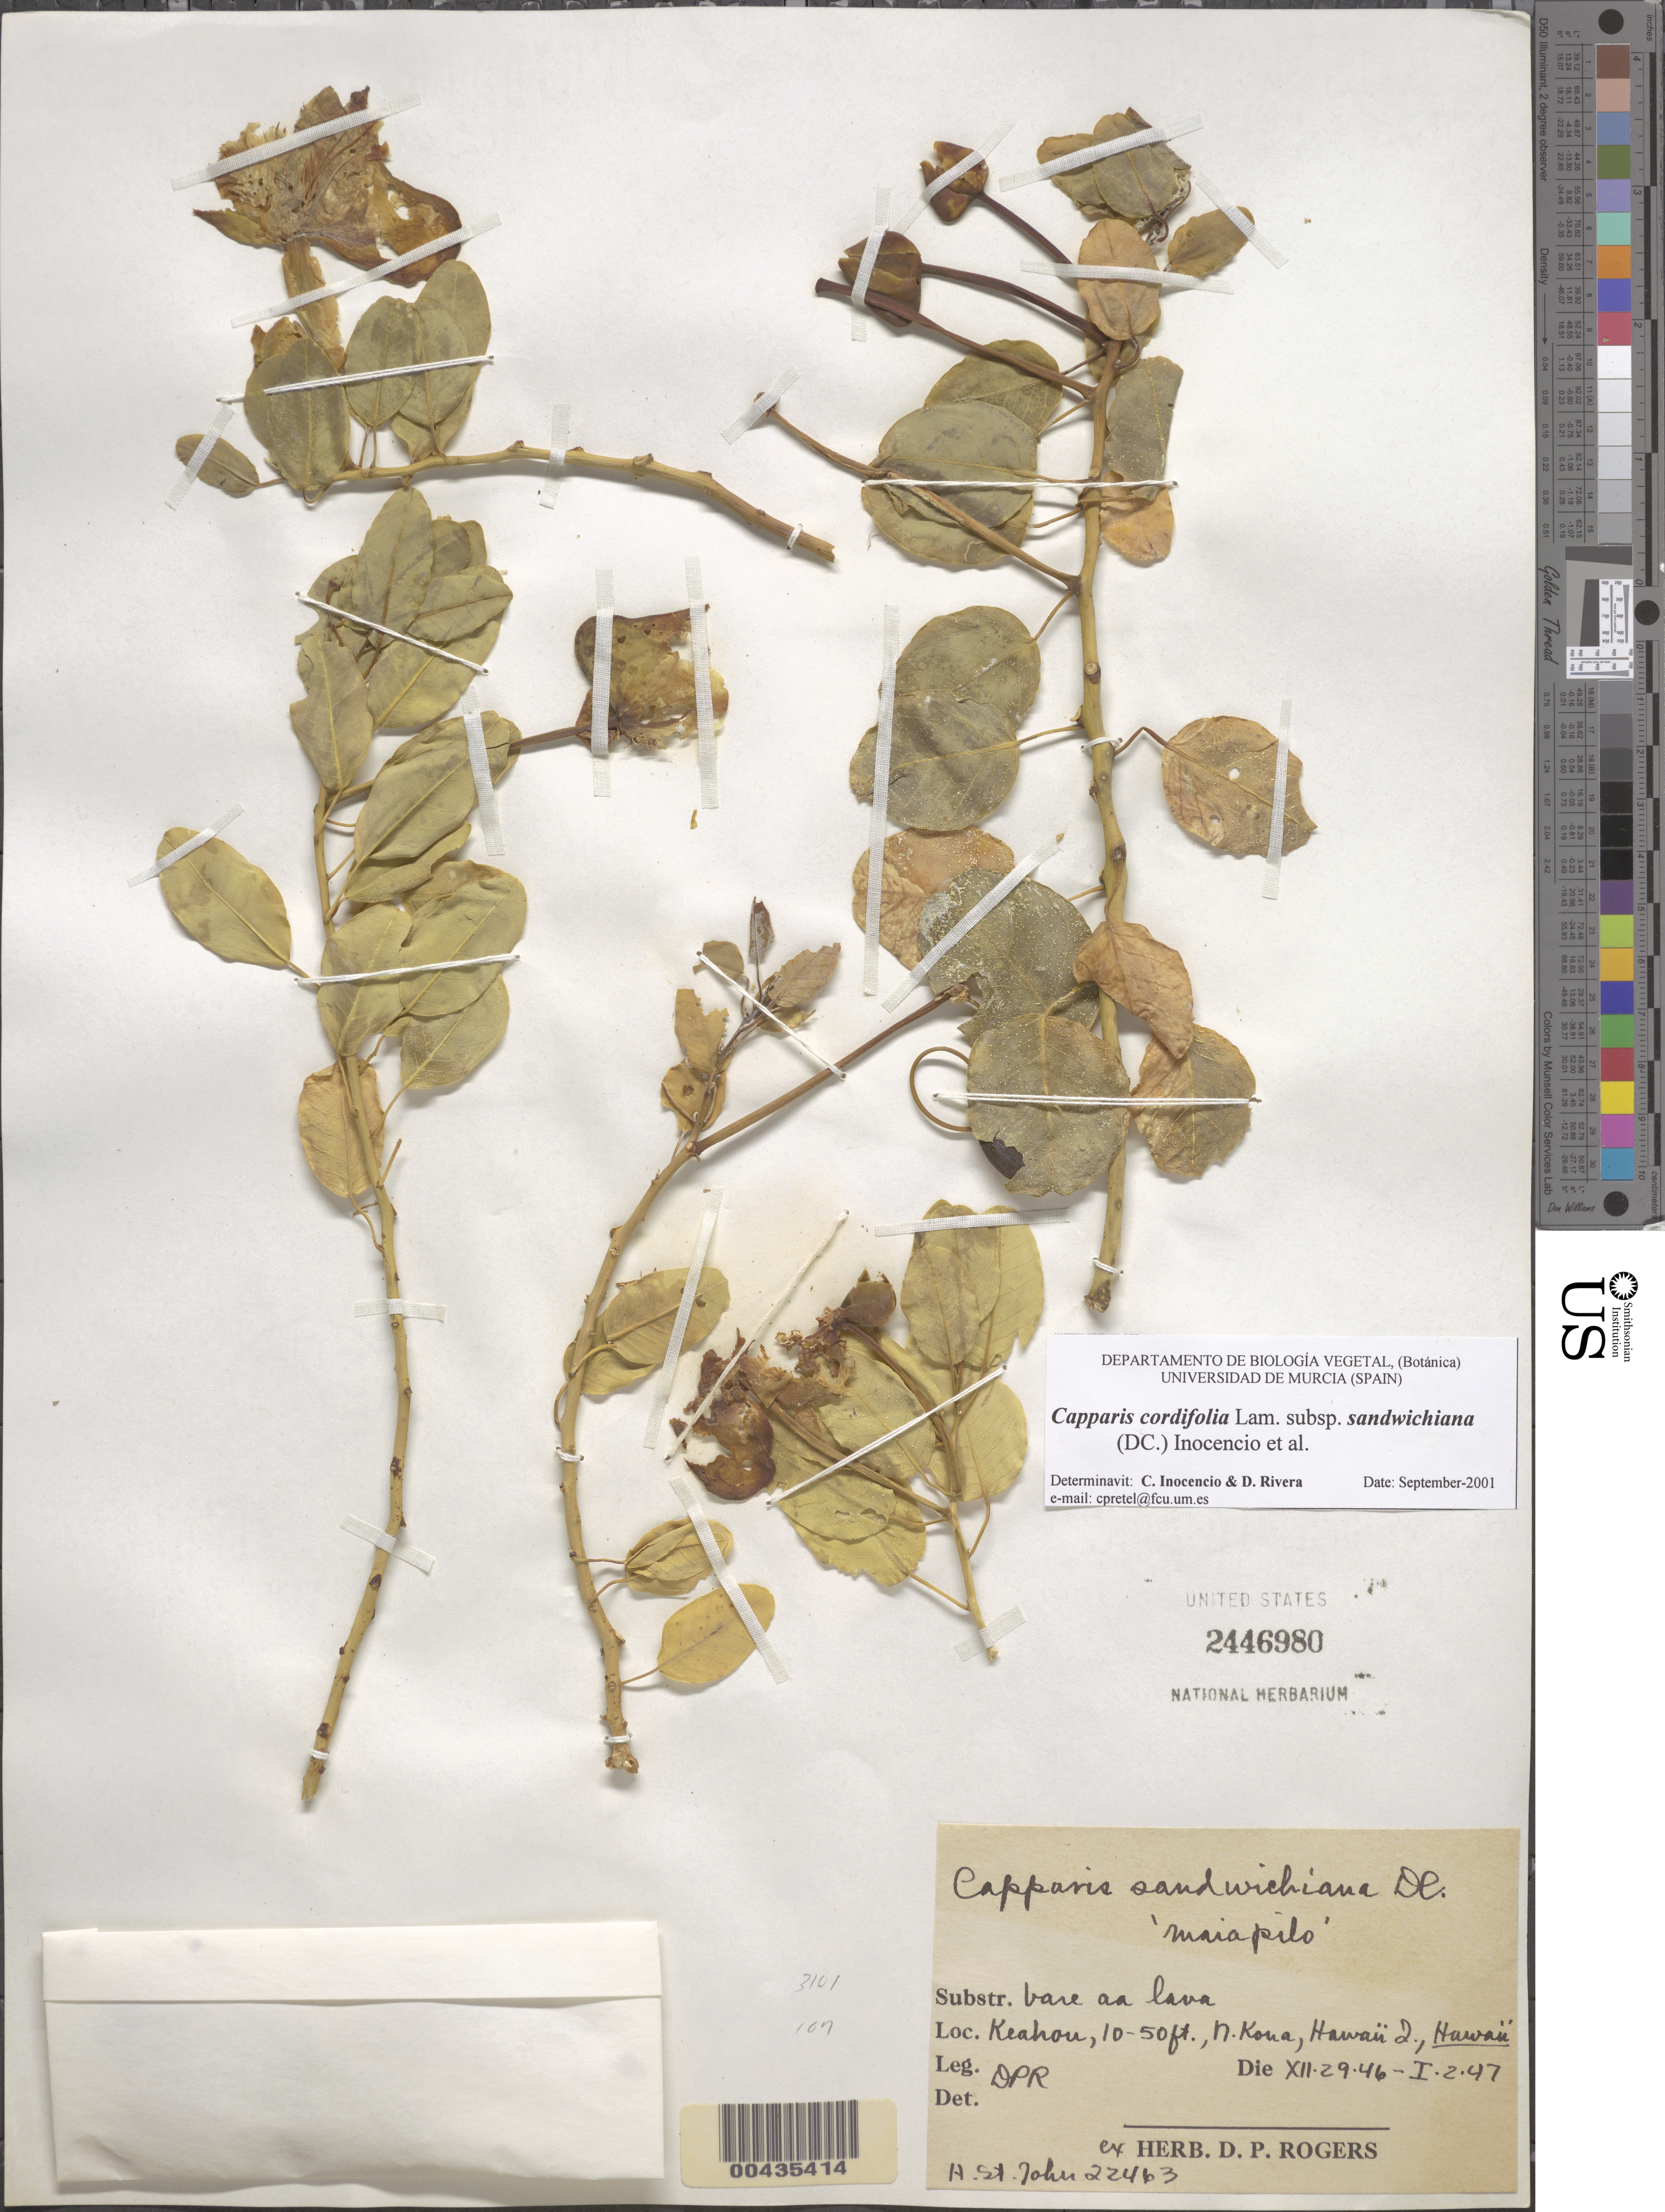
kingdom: Plantae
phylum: Tracheophyta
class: Magnoliopsida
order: Brassicales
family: Capparaceae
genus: Capparis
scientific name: Capparis sandwichiana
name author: DC.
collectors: H. St. John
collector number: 22463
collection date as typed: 29 Dec 1946 to 2 Jan 1947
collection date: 1946-12-29/1947-01-02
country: United States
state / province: Hawaii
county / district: Hawaii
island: Hawaii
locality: Keahou, N Kona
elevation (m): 3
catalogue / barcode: US 2446980